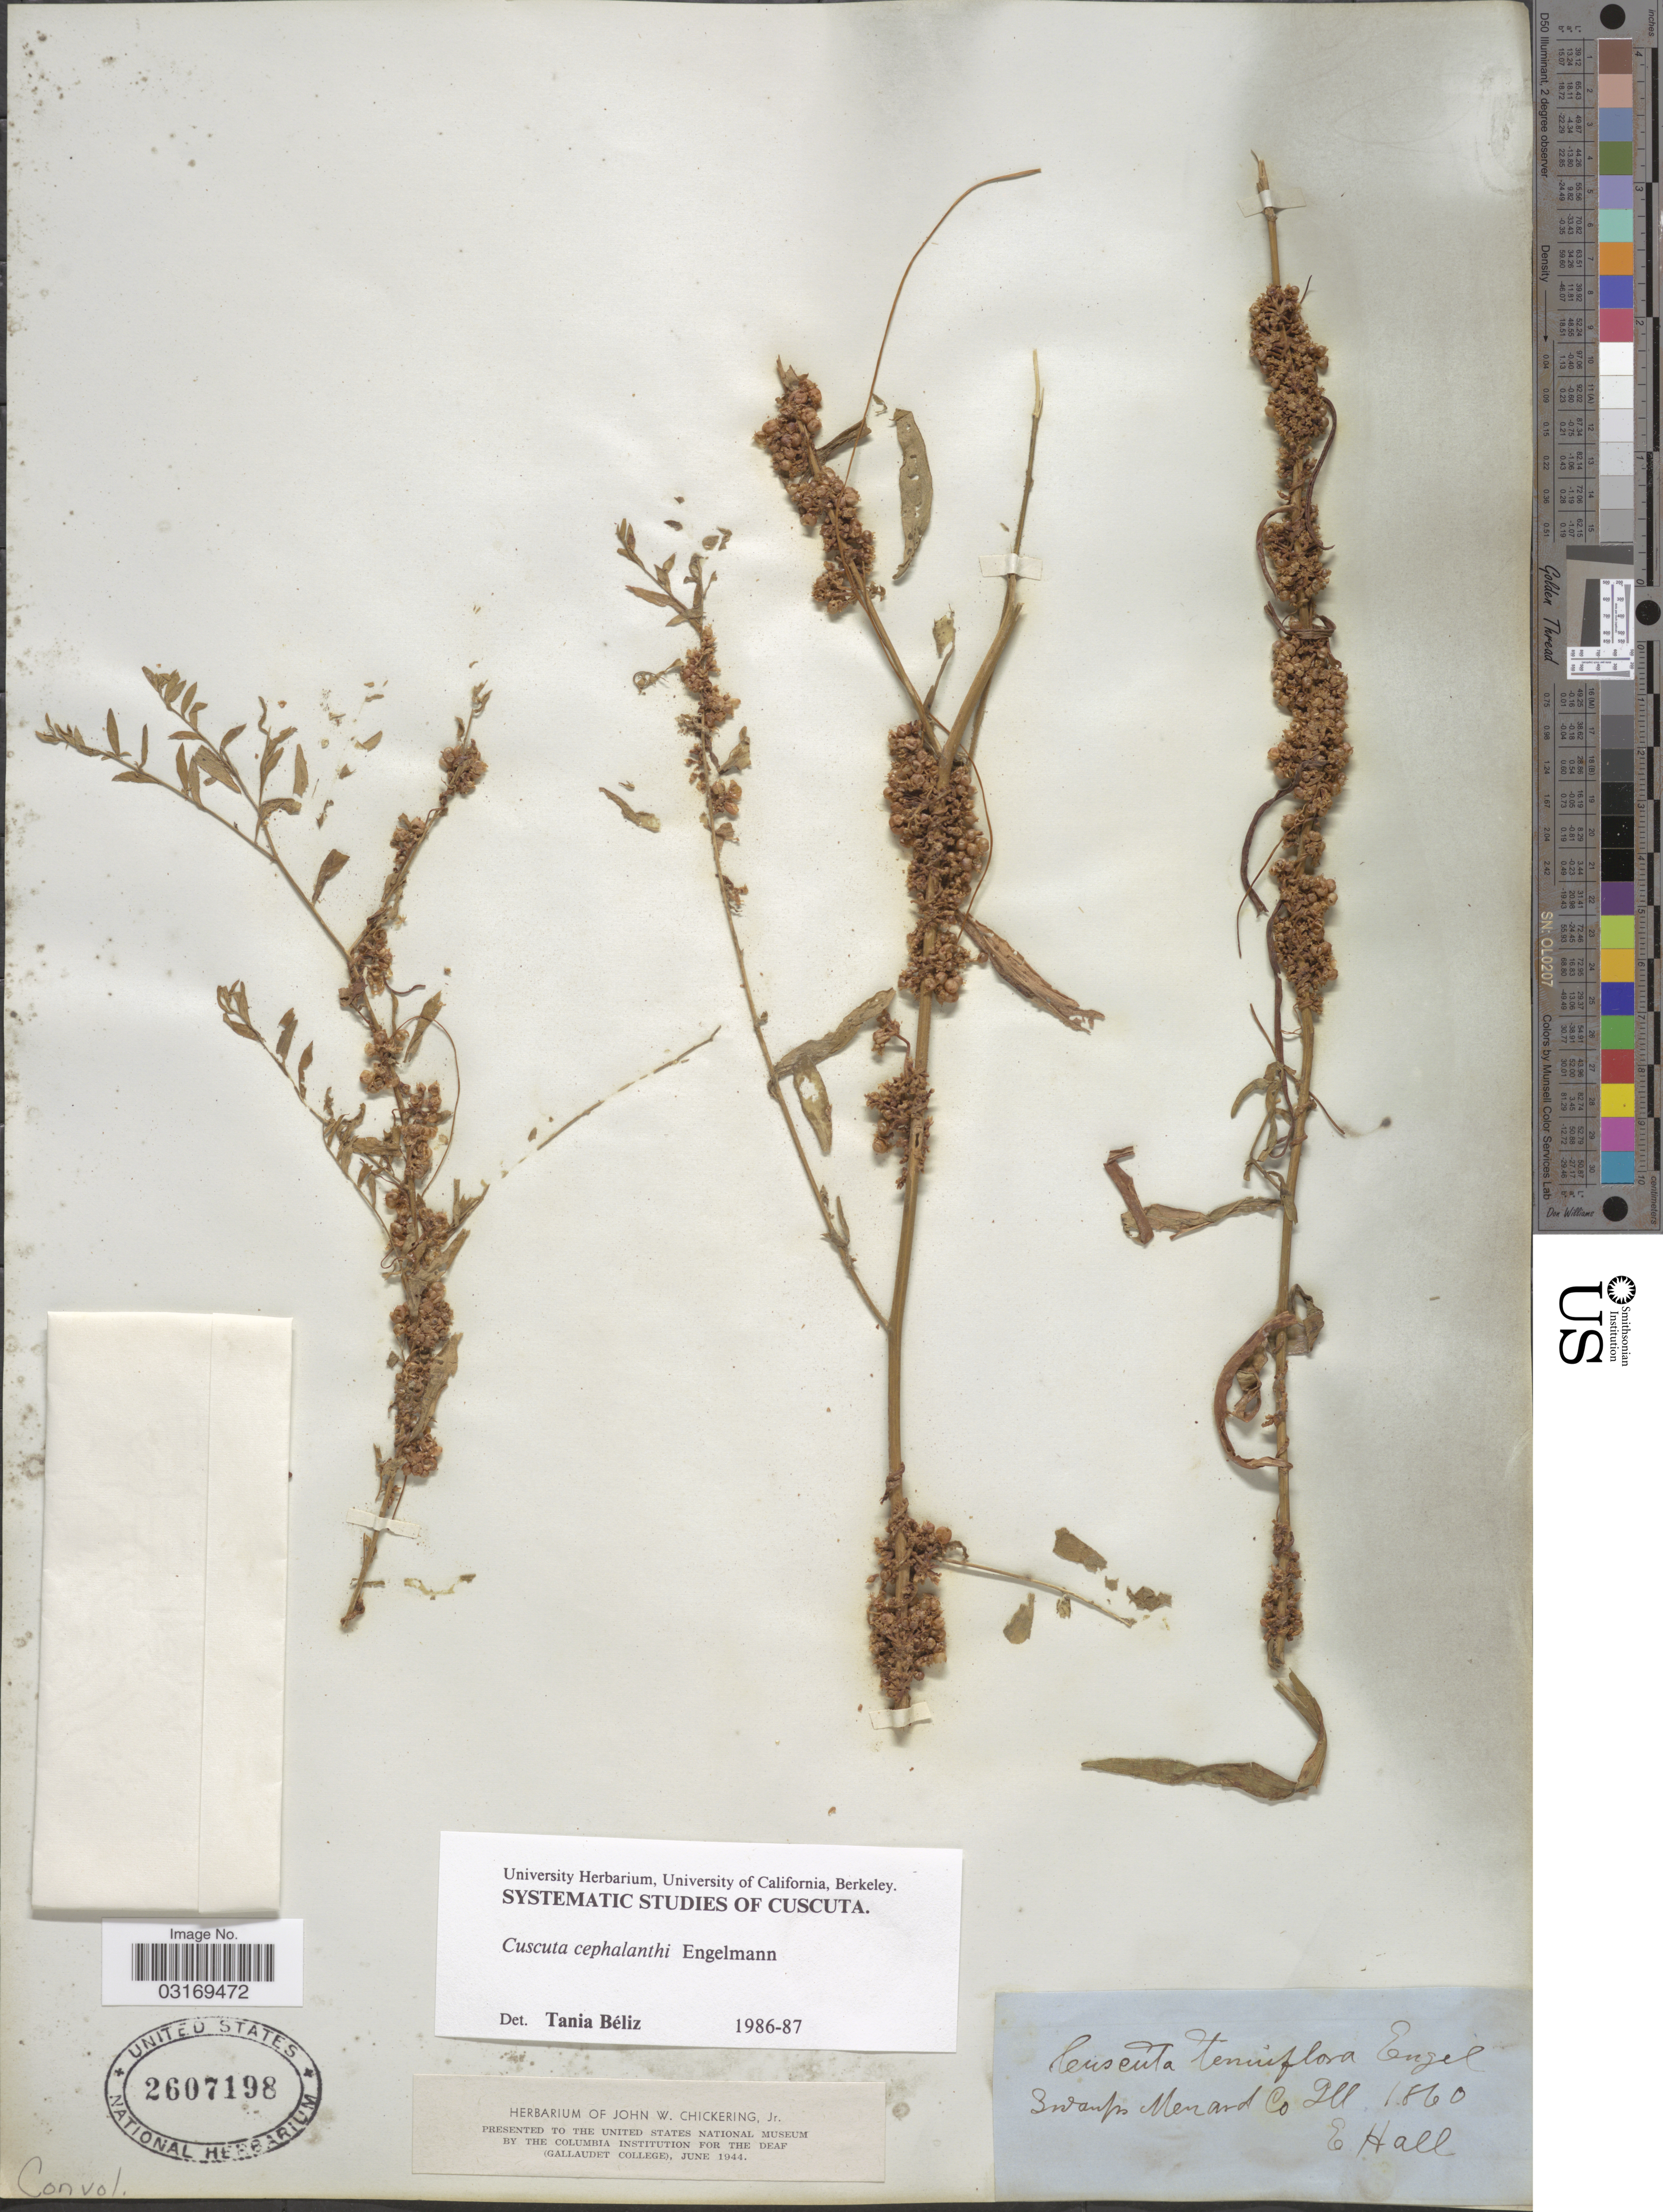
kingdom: Plantae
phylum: Tracheophyta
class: Magnoliopsida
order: Solanales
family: Convolvulaceae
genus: Cuscuta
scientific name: Cuscuta cephalanthi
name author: Engelm.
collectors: E. Hall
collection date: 1860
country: United States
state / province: Illinois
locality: Swamp Menard Co.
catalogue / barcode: US 2607198